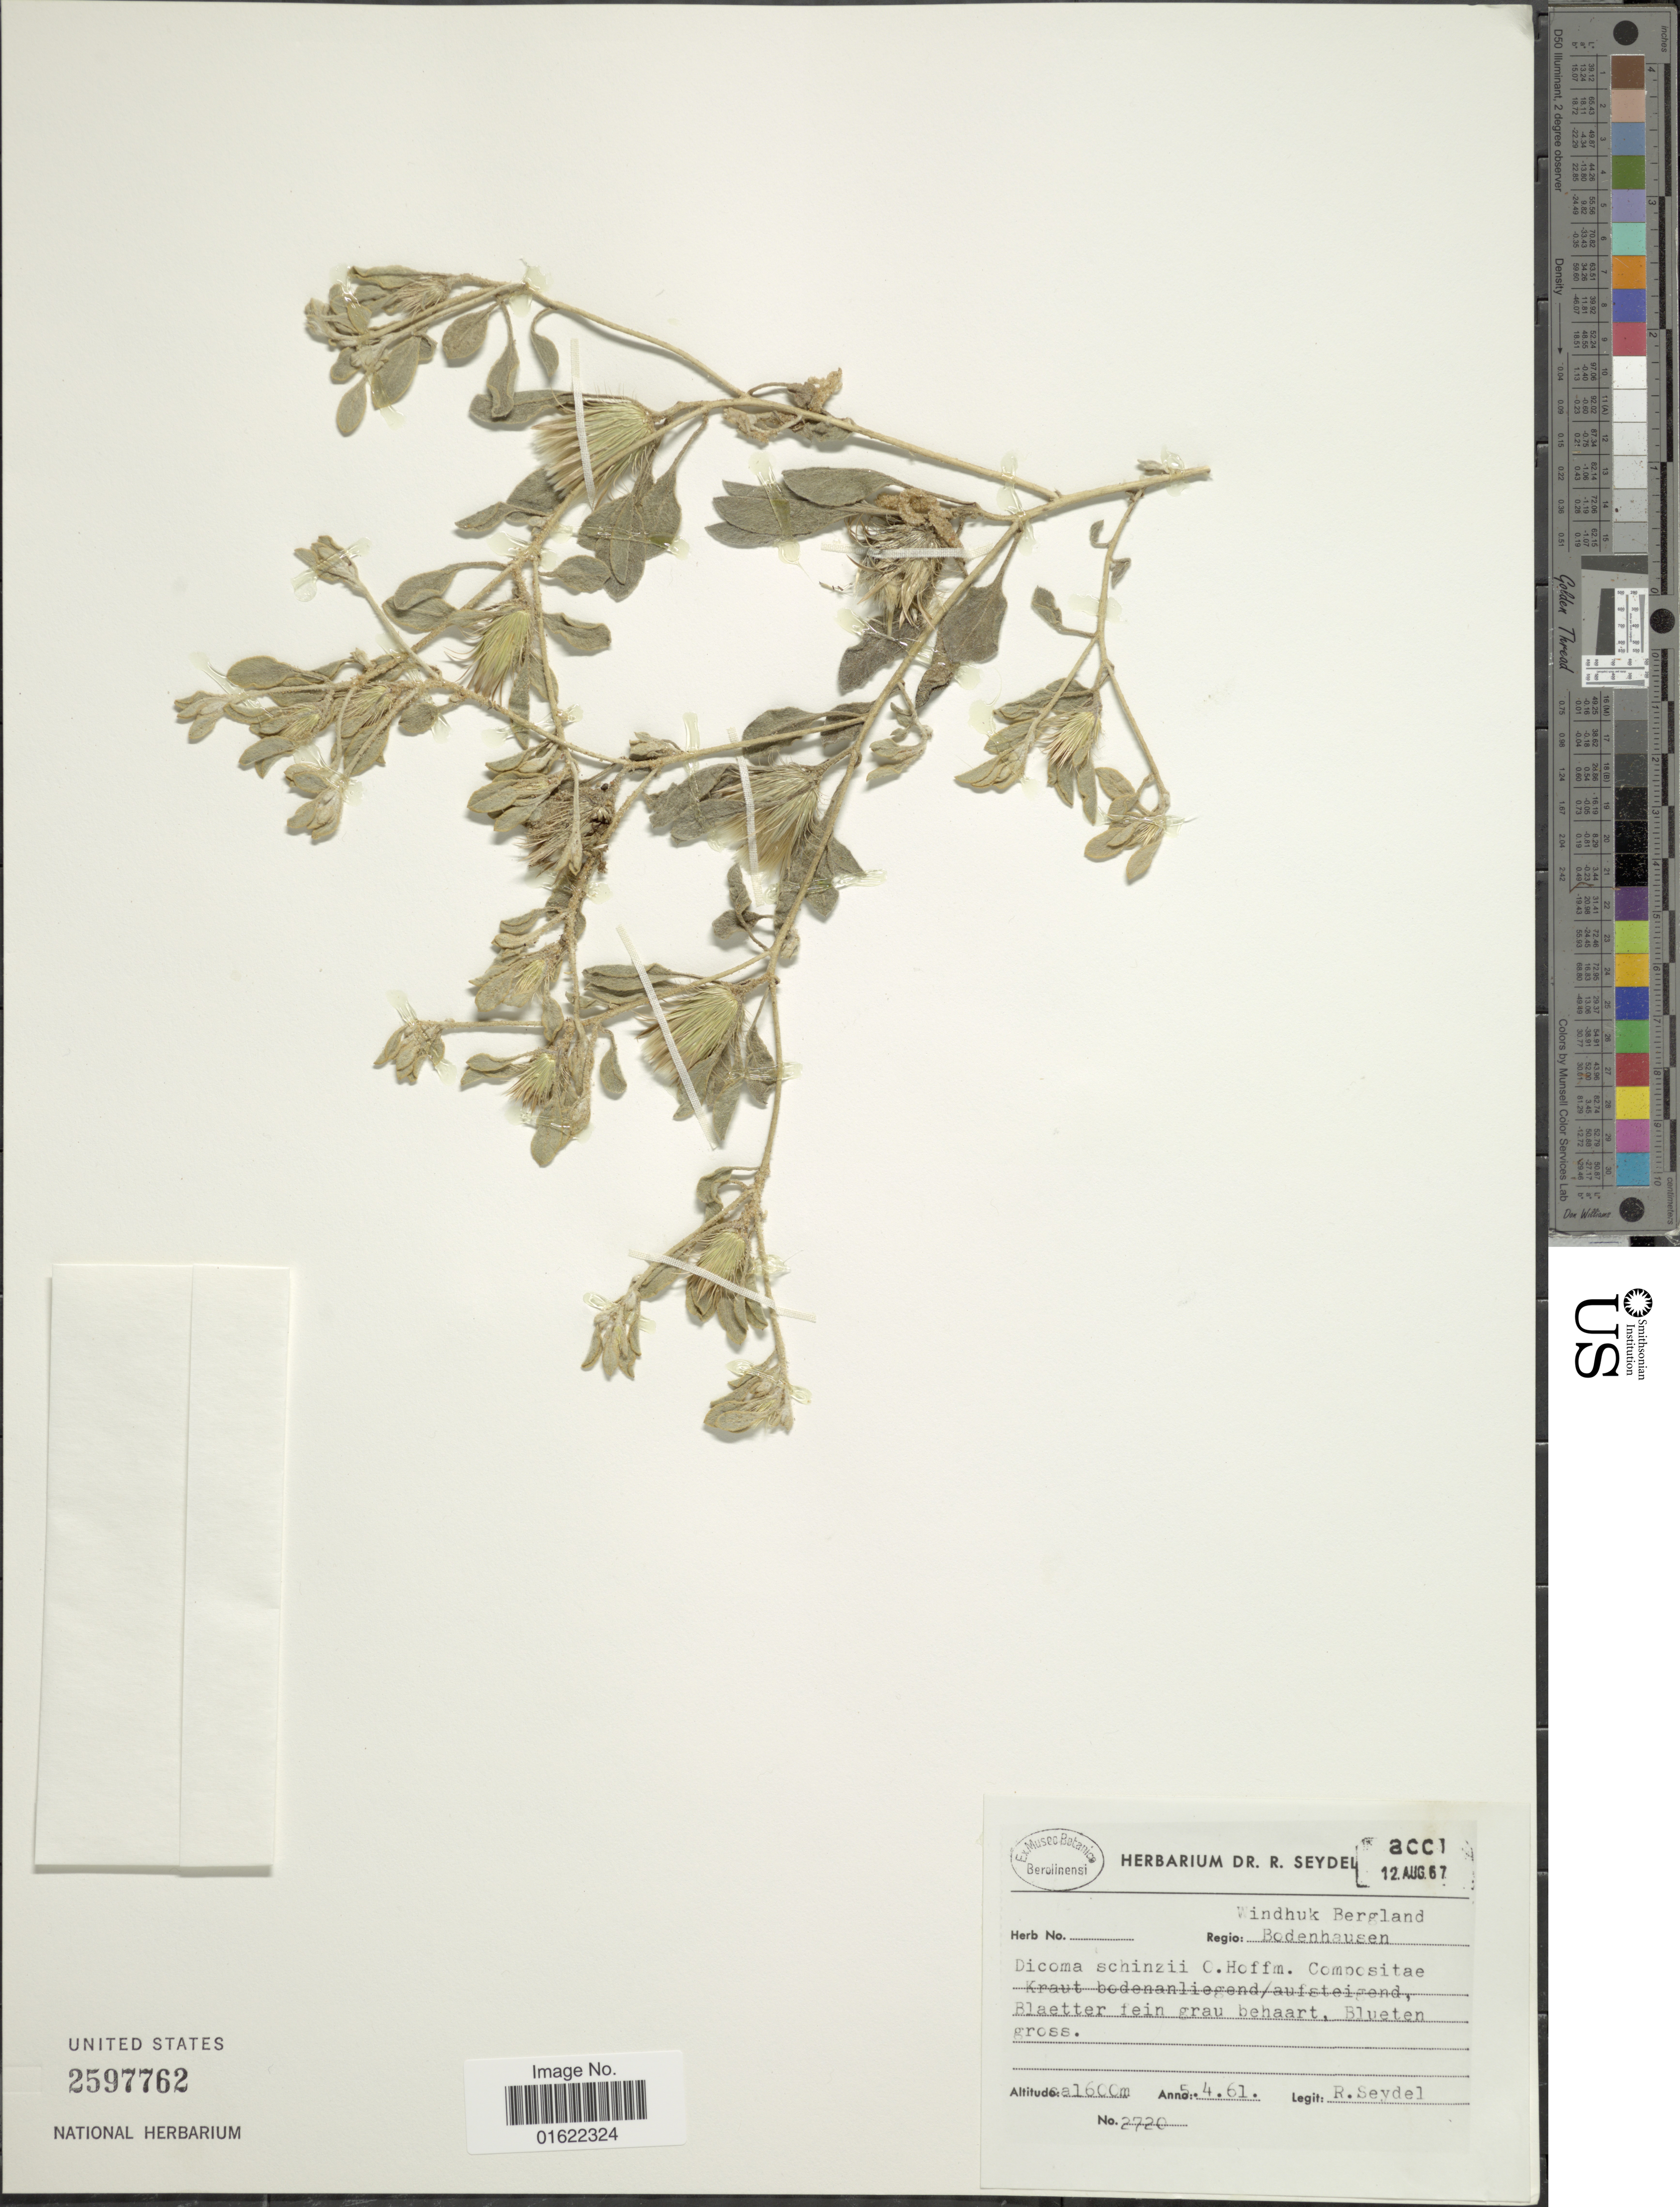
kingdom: Plantae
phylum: Tracheophyta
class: Magnoliopsida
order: Asterales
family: Asteraceae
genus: Dicoma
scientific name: Dicoma schinzii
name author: O. Hoffm.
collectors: R. Seydel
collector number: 2720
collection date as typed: Transcribed d/m/y: 5/4/61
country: Namibia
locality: Windhuk Bergland. Bodenhausen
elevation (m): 1600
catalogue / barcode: US 597762